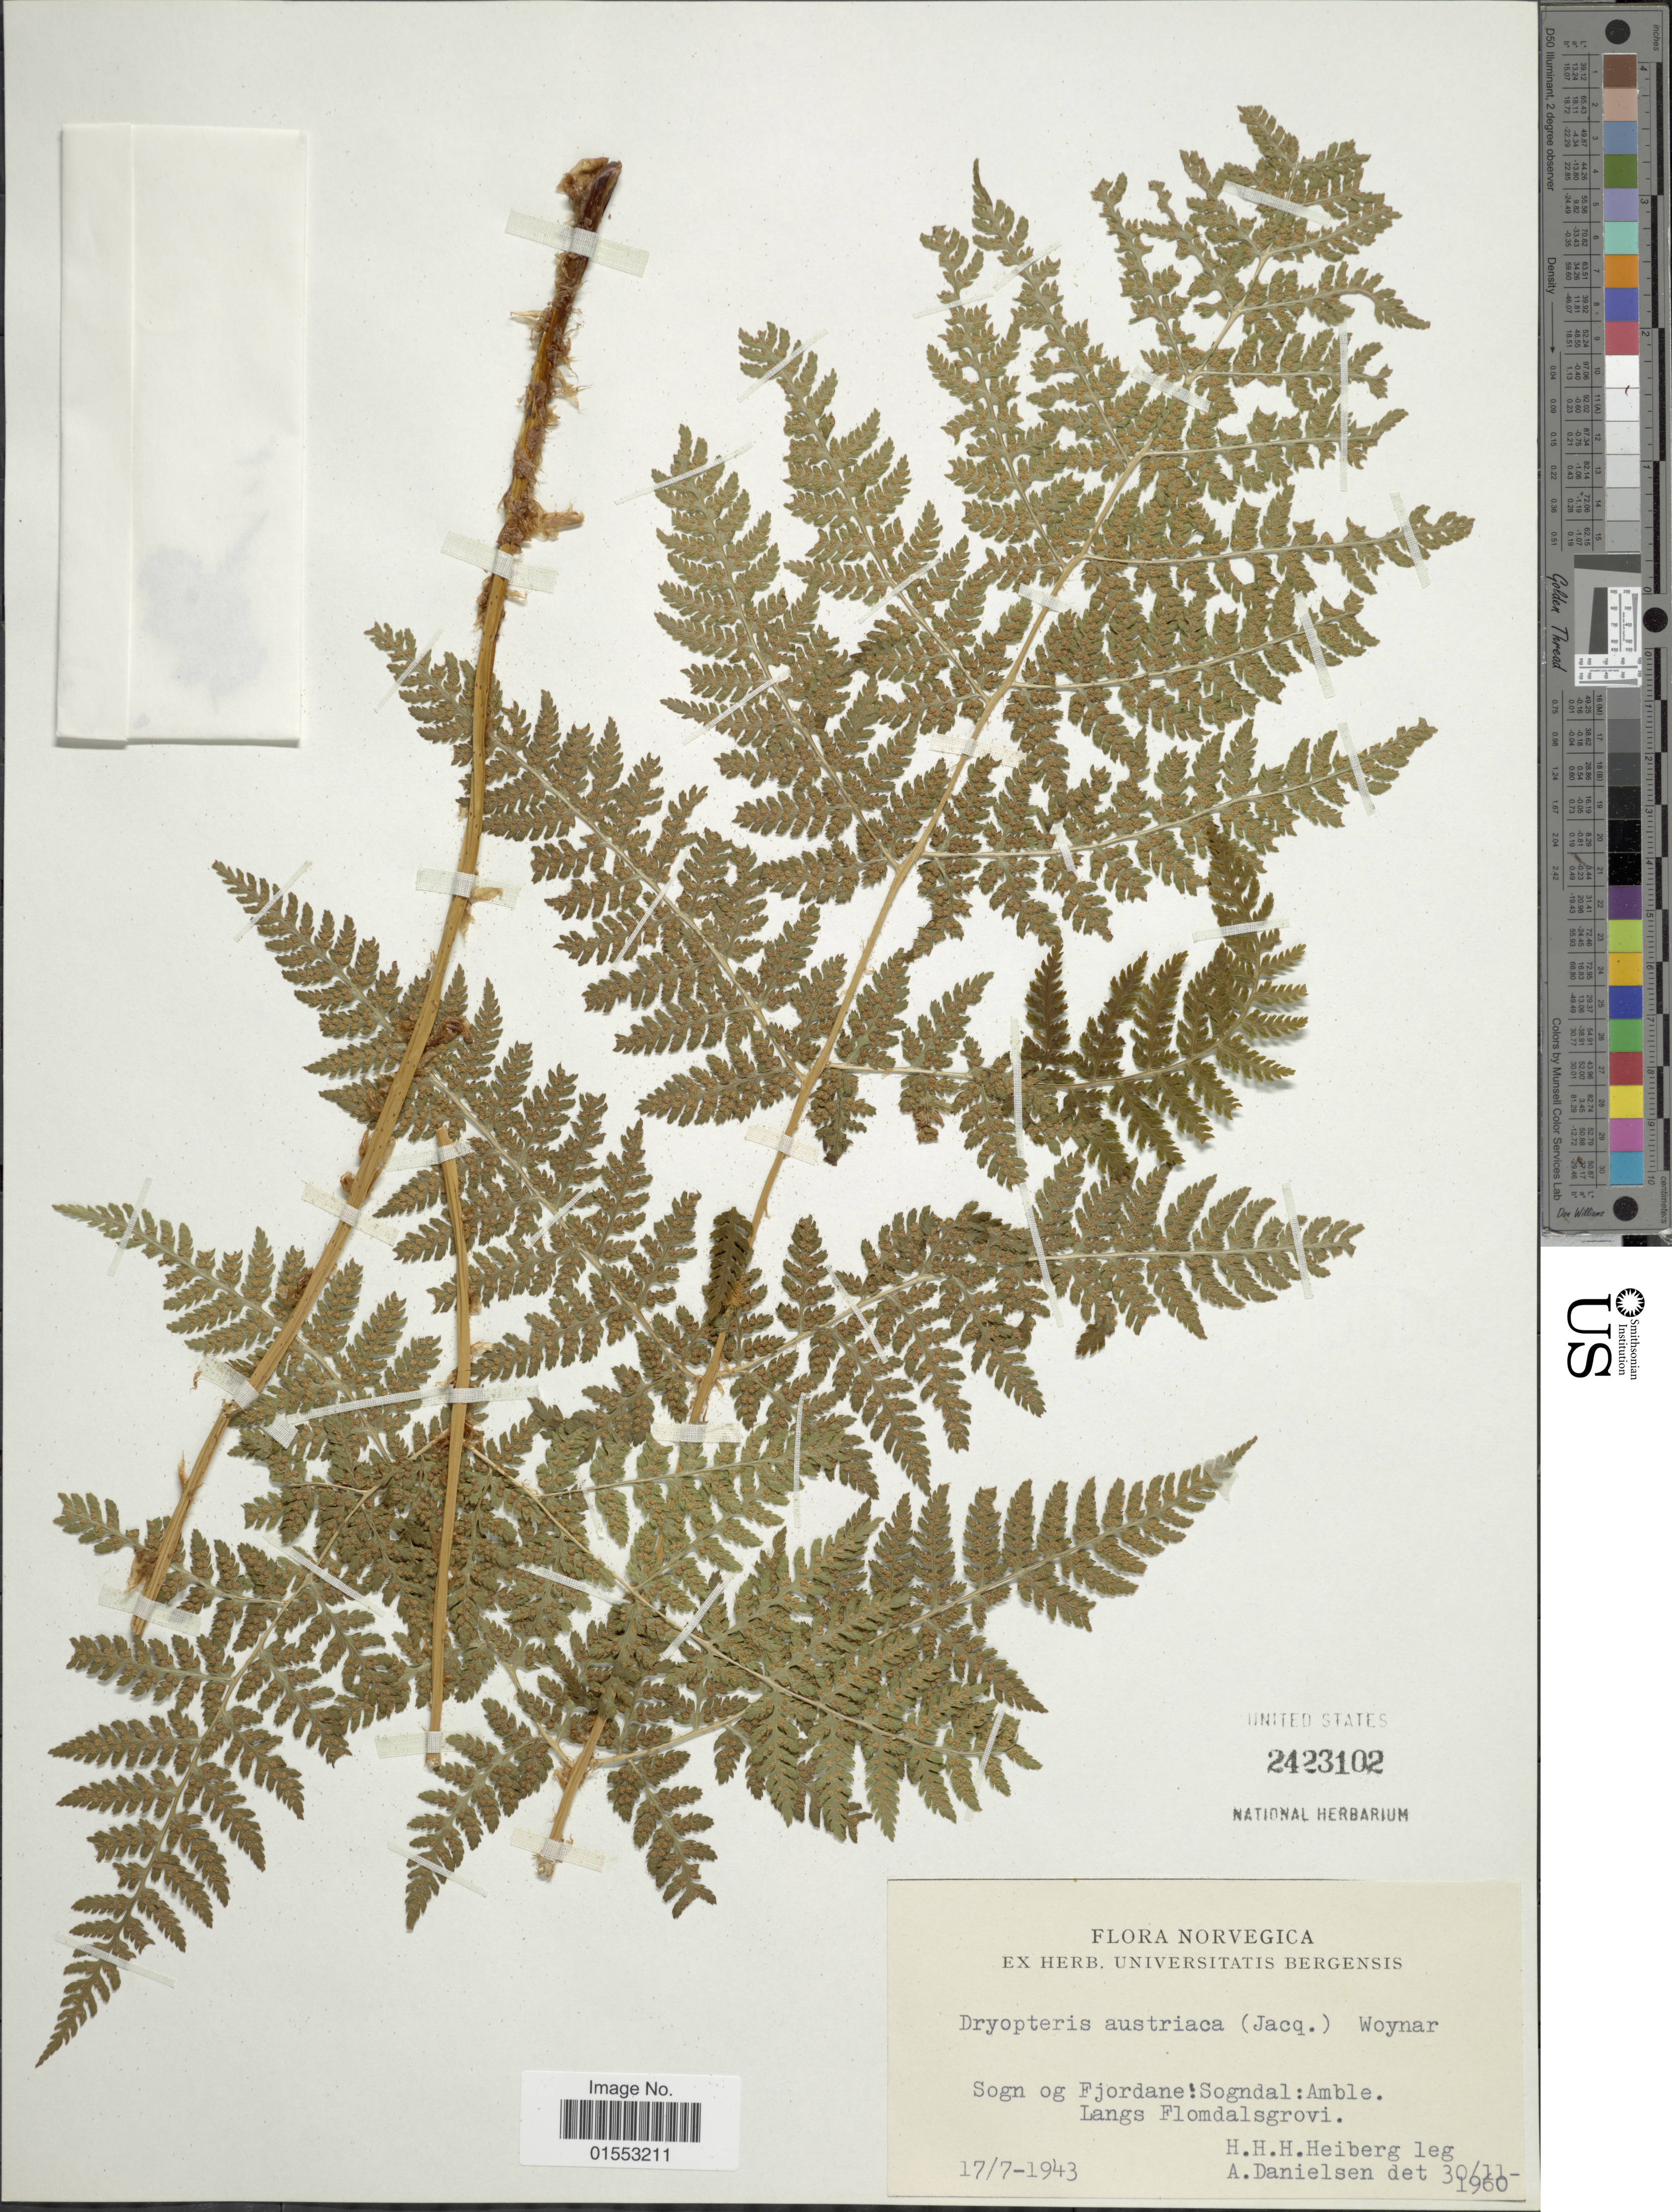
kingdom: Plantae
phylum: Tracheophyta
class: Polypodiopsida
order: Polypodiales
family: Dryopteridaceae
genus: Dryopteris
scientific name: Dryopteris dilatata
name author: (Hoffm.) A. Gray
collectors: H. Heiberg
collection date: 1943-07-17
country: Norway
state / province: Sogn og Fjordane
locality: Sogn og Fjordane: Sogndal: Amble. Langs Flomdalsgrovi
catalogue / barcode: US 2423102